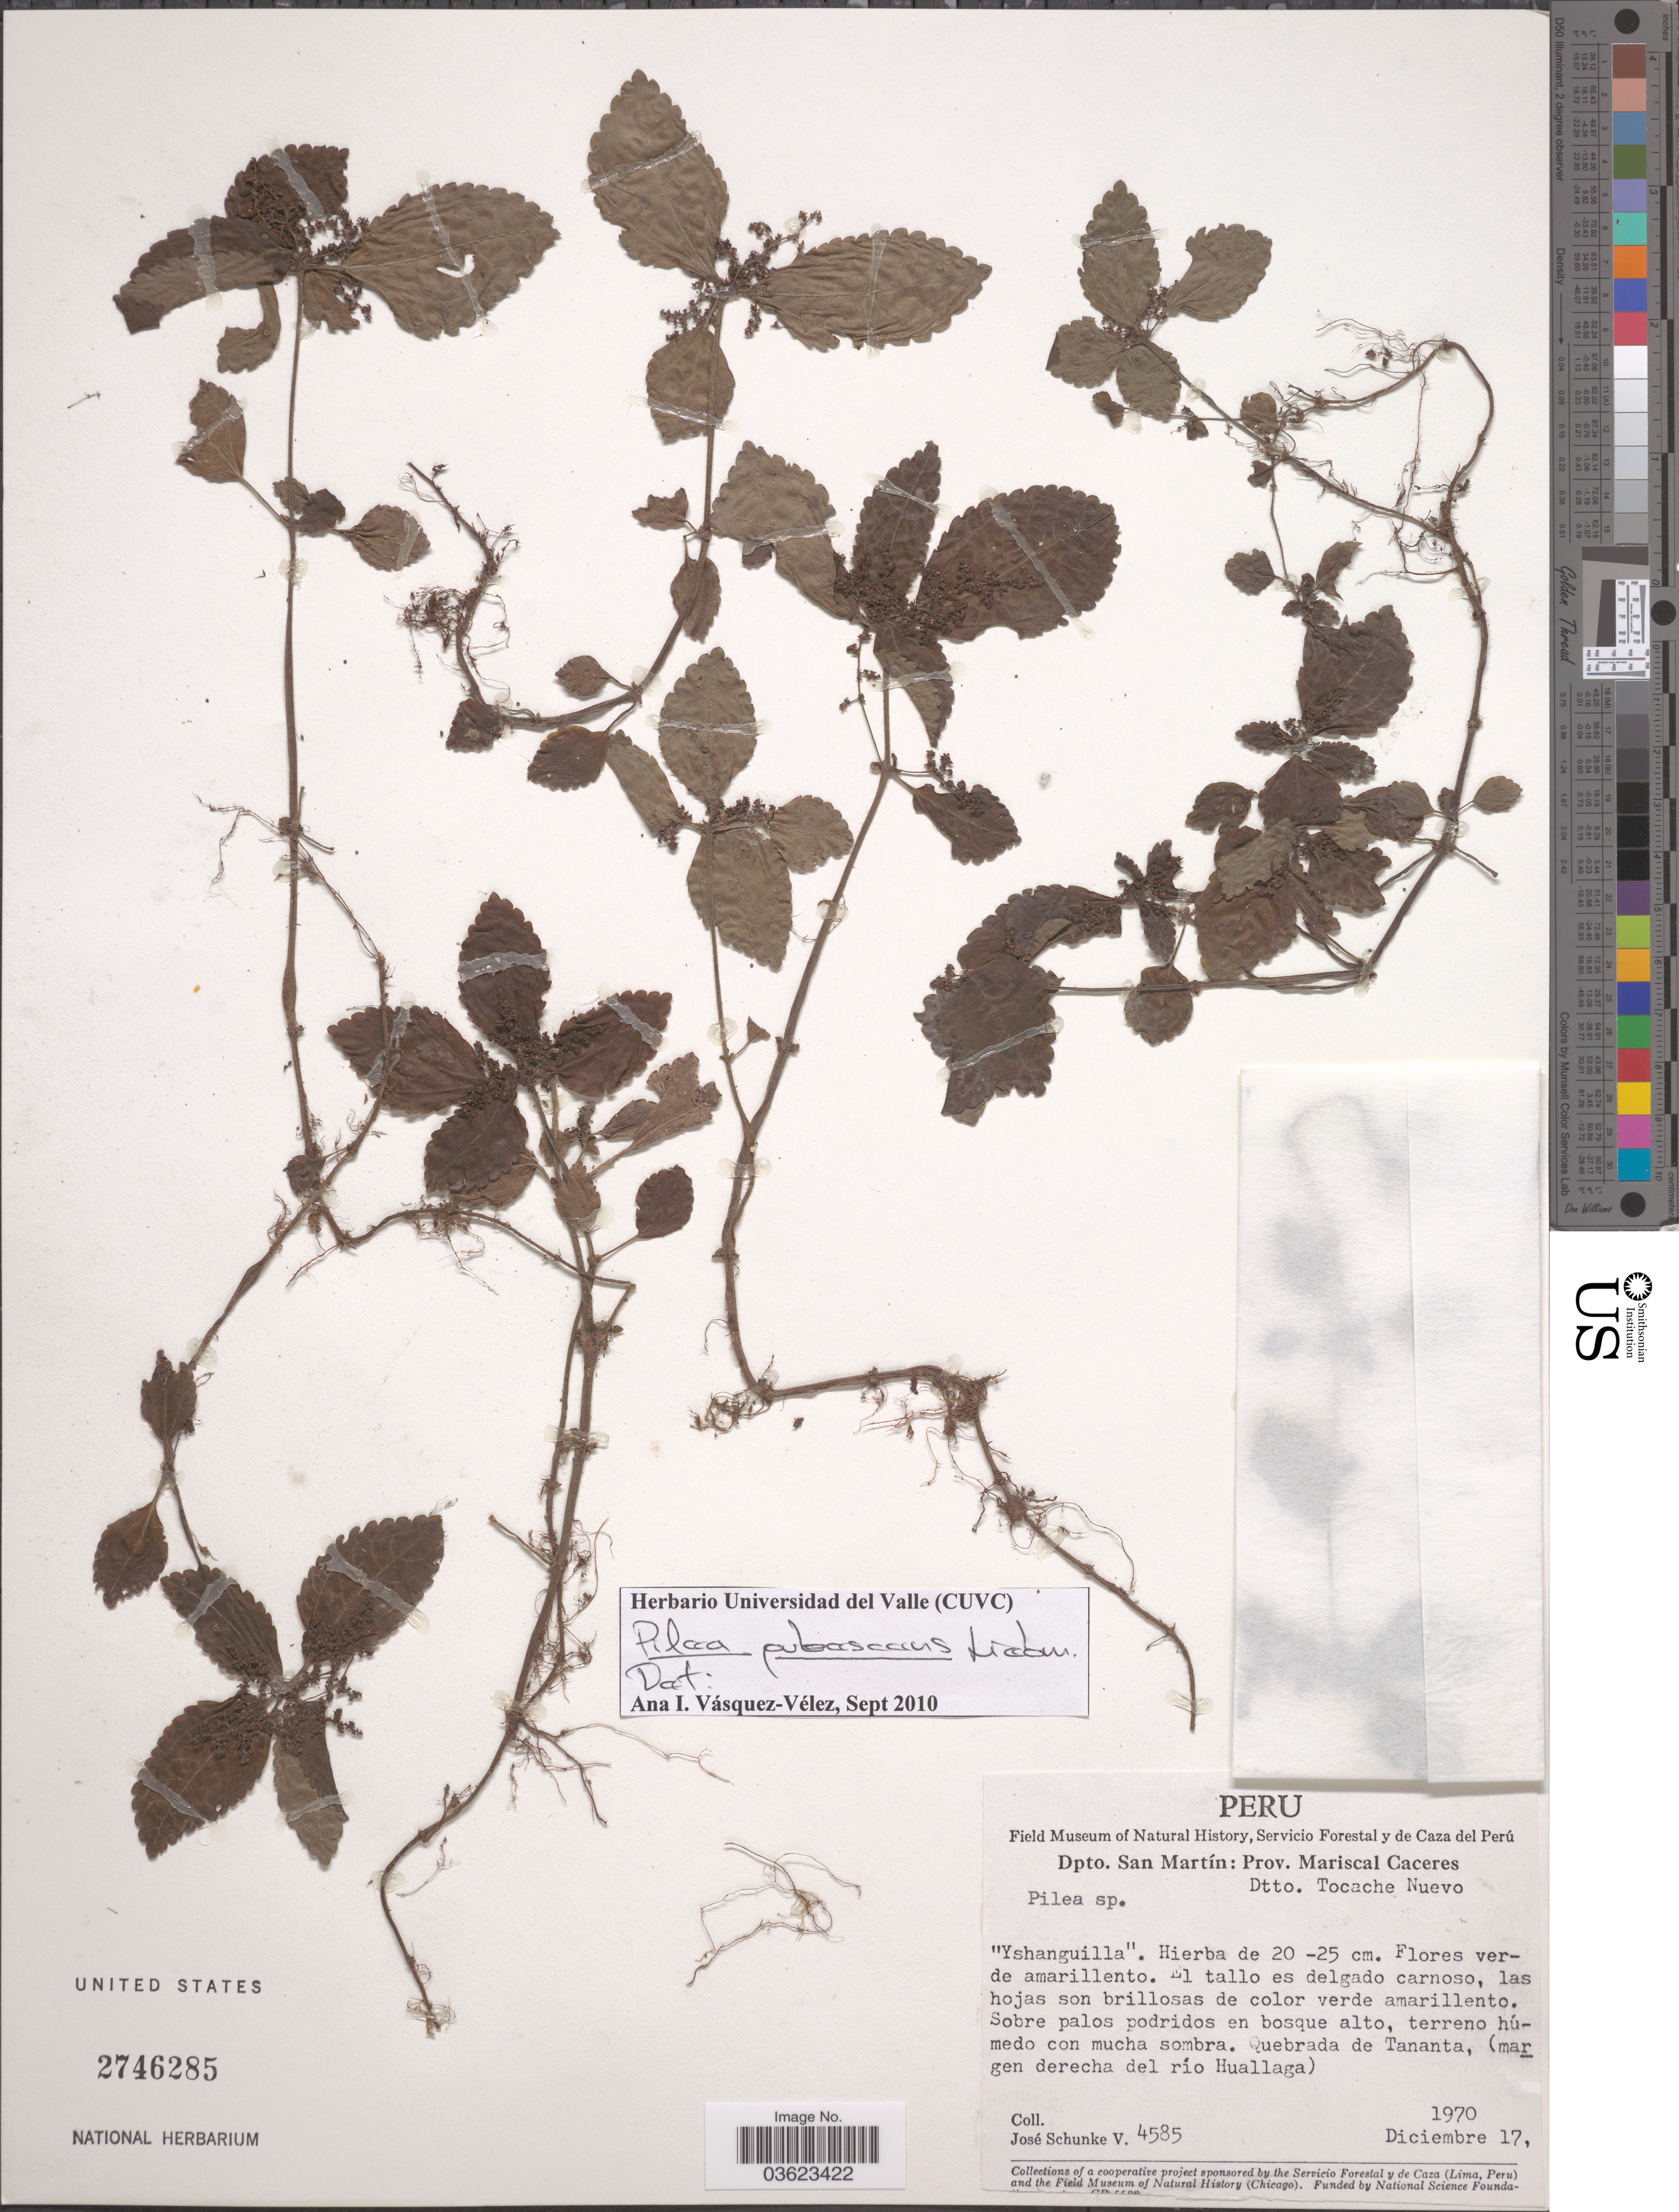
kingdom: Plantae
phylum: Tracheophyta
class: Magnoliopsida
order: Rosales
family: Urticaceae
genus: Pilea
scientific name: Pilea pubescens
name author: Liebm.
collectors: J. Schunke Vigo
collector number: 4585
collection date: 1970-12-17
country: Peru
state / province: San Martín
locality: Dpto. San Martín: Prov. Mariscal Caceres. Dtto. Tocache Nuevo. Quebrada de Tananta, (margen derecha del río Huallaga).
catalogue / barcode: US 2746285